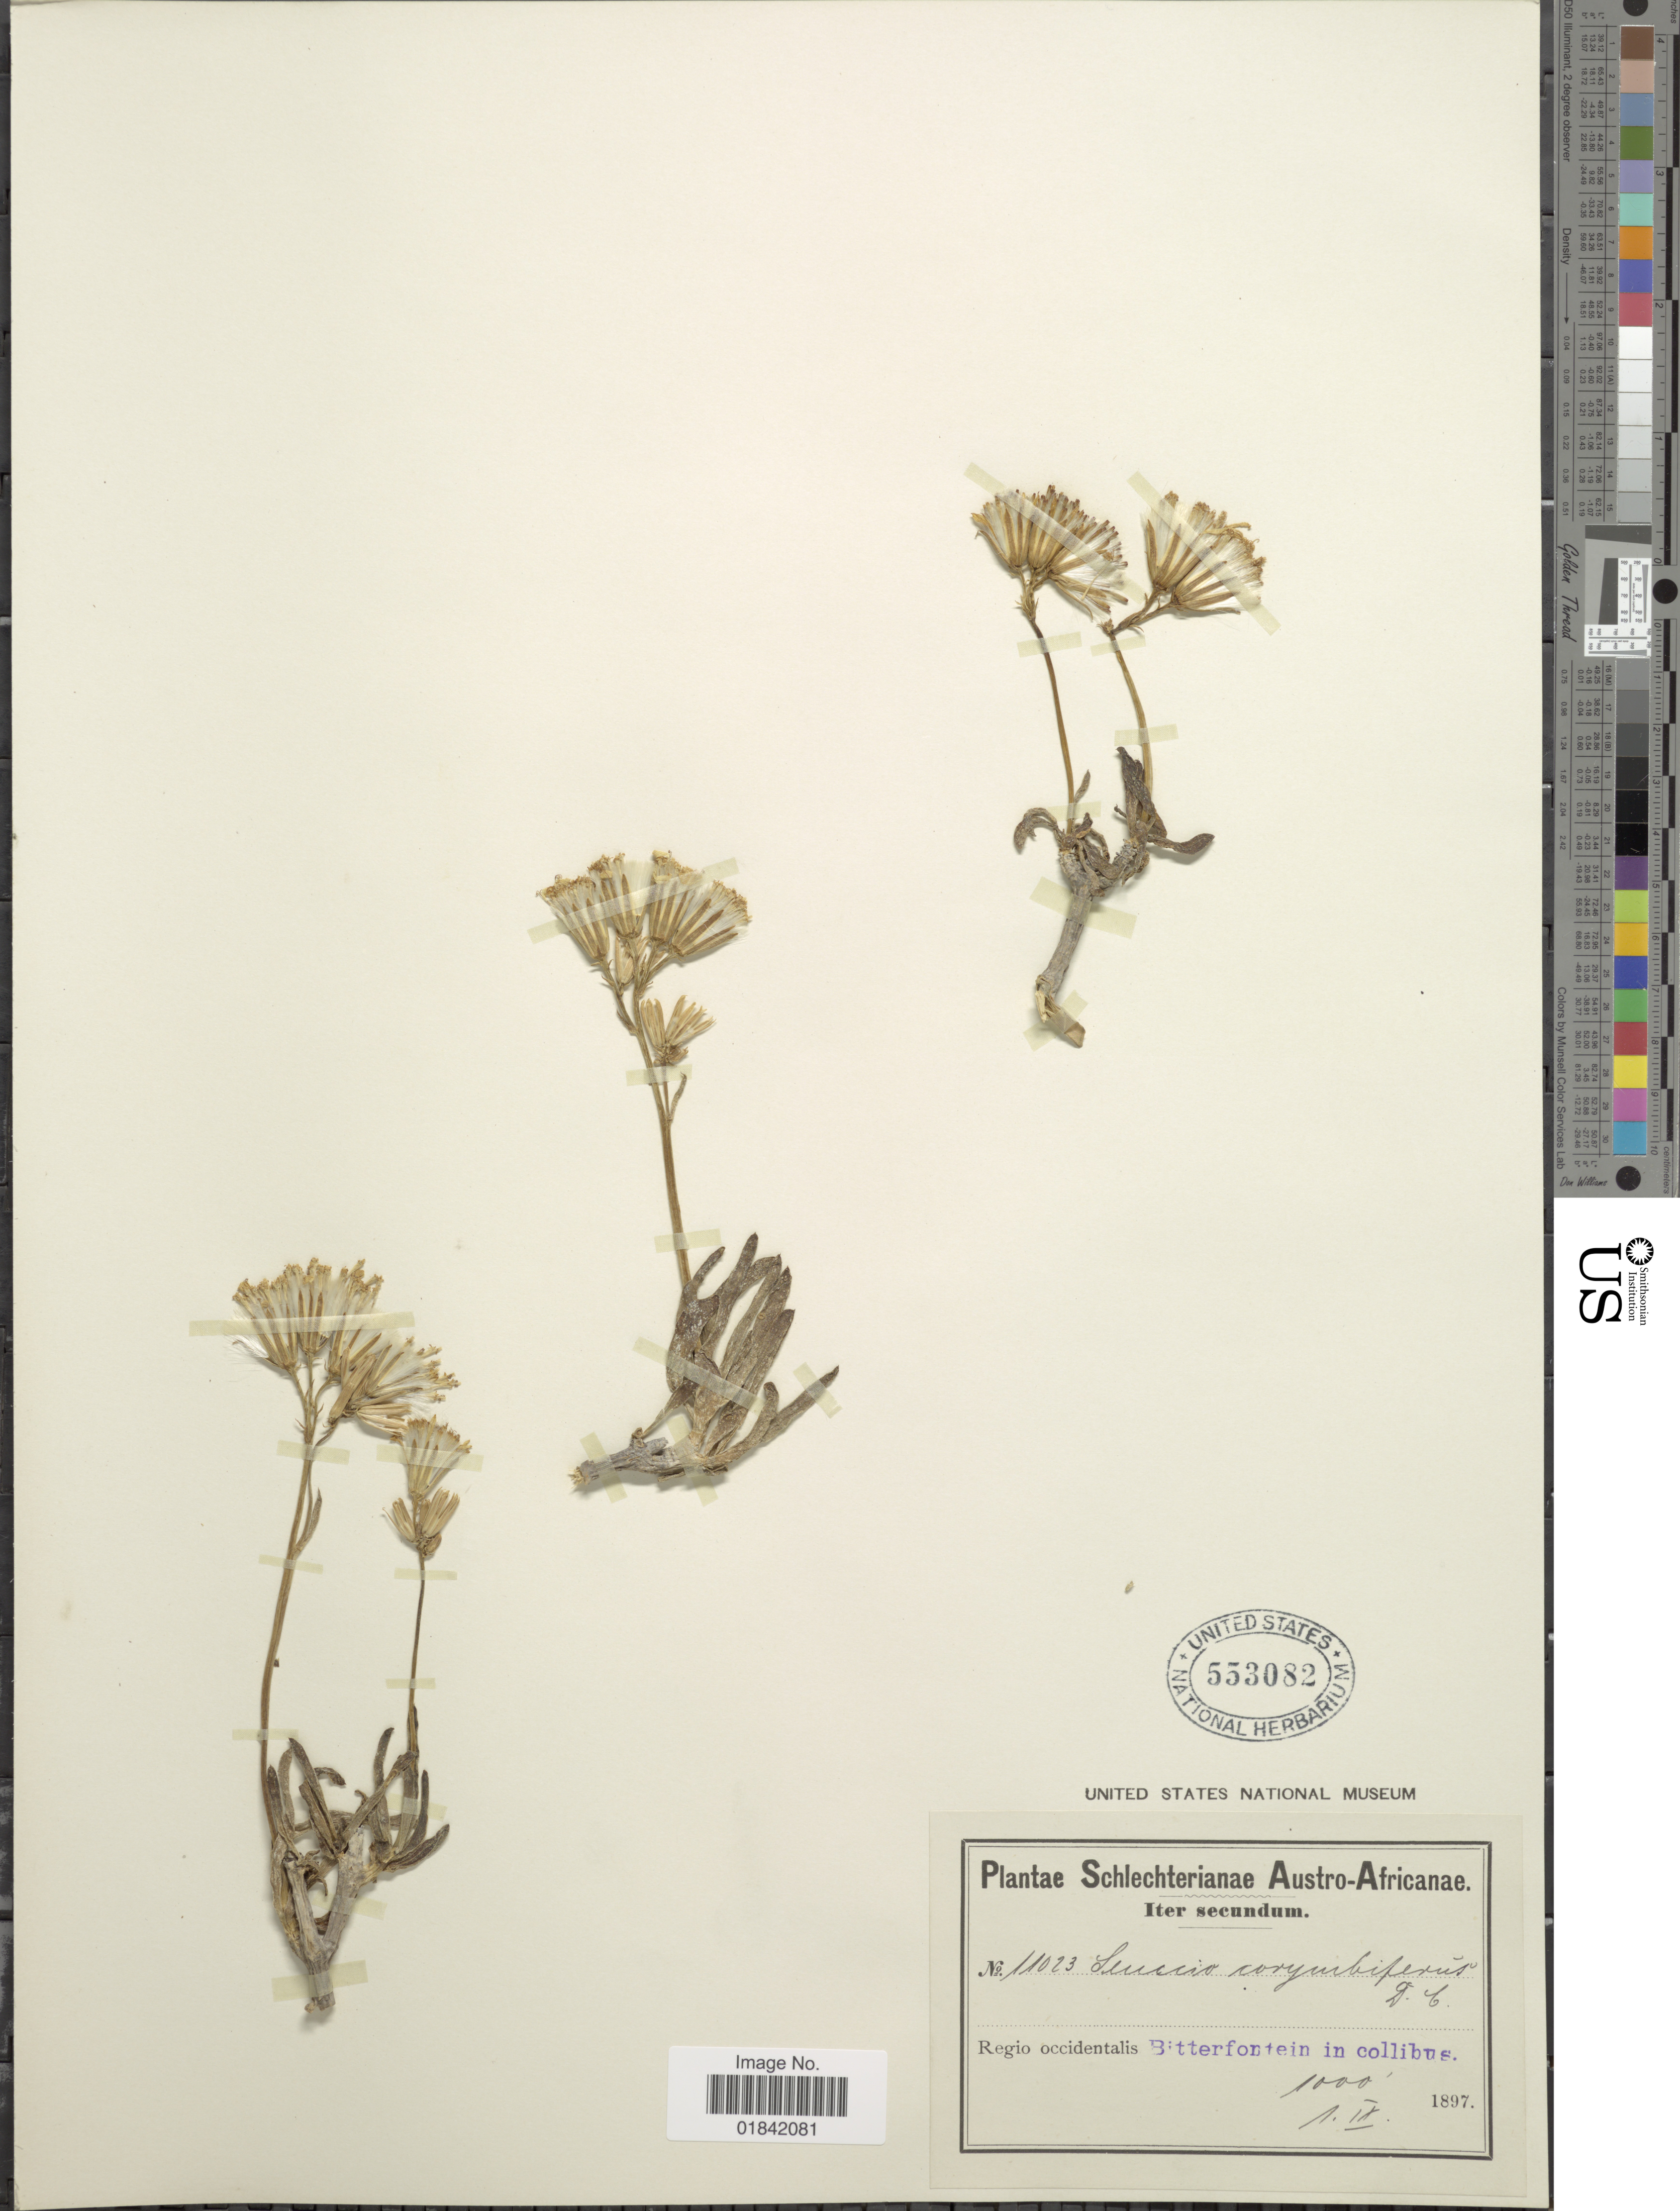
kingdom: Plantae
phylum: Tracheophyta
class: Magnoliopsida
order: Asterales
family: Asteraceae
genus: Senecio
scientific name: Senecio corymbifer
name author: DC.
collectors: F. R. R. Schlechter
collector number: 11023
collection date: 1897-09-01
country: South Africa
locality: Austro- Africanae, Regio occidentalis, Bitterfontein in collibus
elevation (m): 305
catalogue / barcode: US 553082